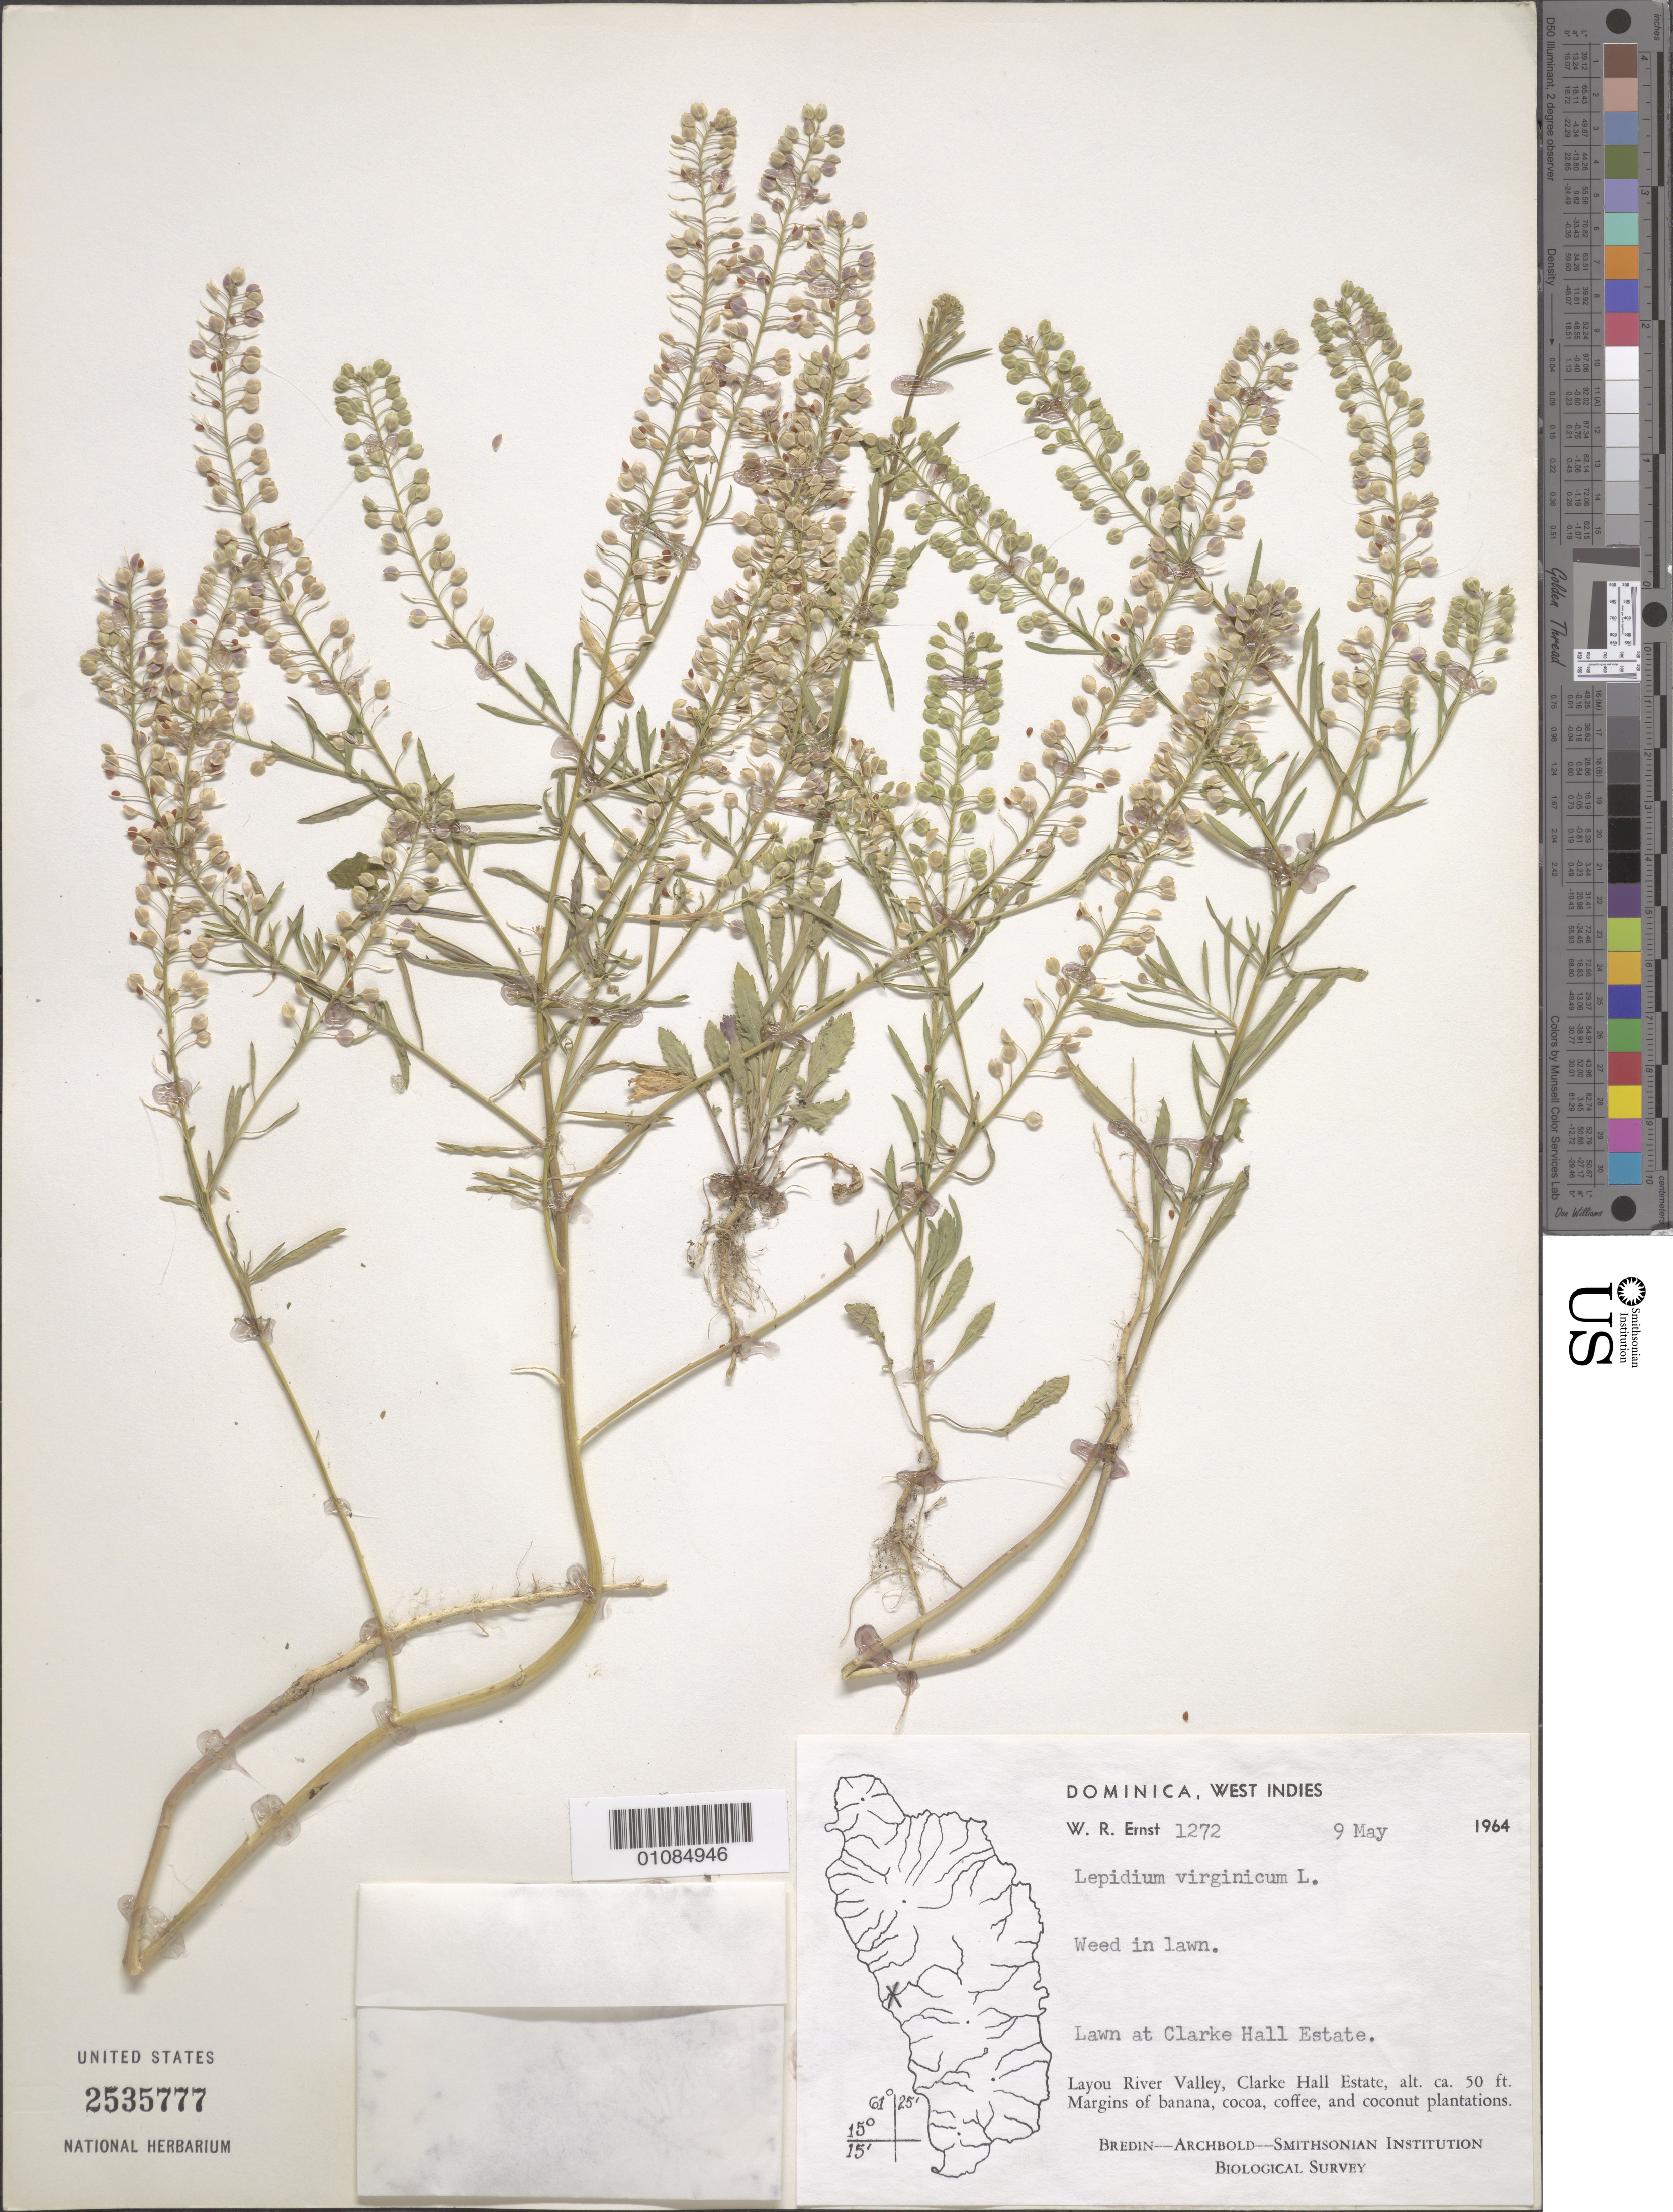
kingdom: Plantae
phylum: Tracheophyta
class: Magnoliopsida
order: Brassicales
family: Brassicaceae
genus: Lepidium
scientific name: Lepidium virginicum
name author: L.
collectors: W. R. Ernst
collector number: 1272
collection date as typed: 09 May 1964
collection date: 1964-05-09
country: Dominica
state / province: St. Joseph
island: Dominica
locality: Layou River Valley, Clarke Hall Estate. Lawn at Clarke Hall Estate.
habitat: Weed in lawn. Margins of banana, cocoa, coffee, and coconut plantations.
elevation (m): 15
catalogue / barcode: US 2535777